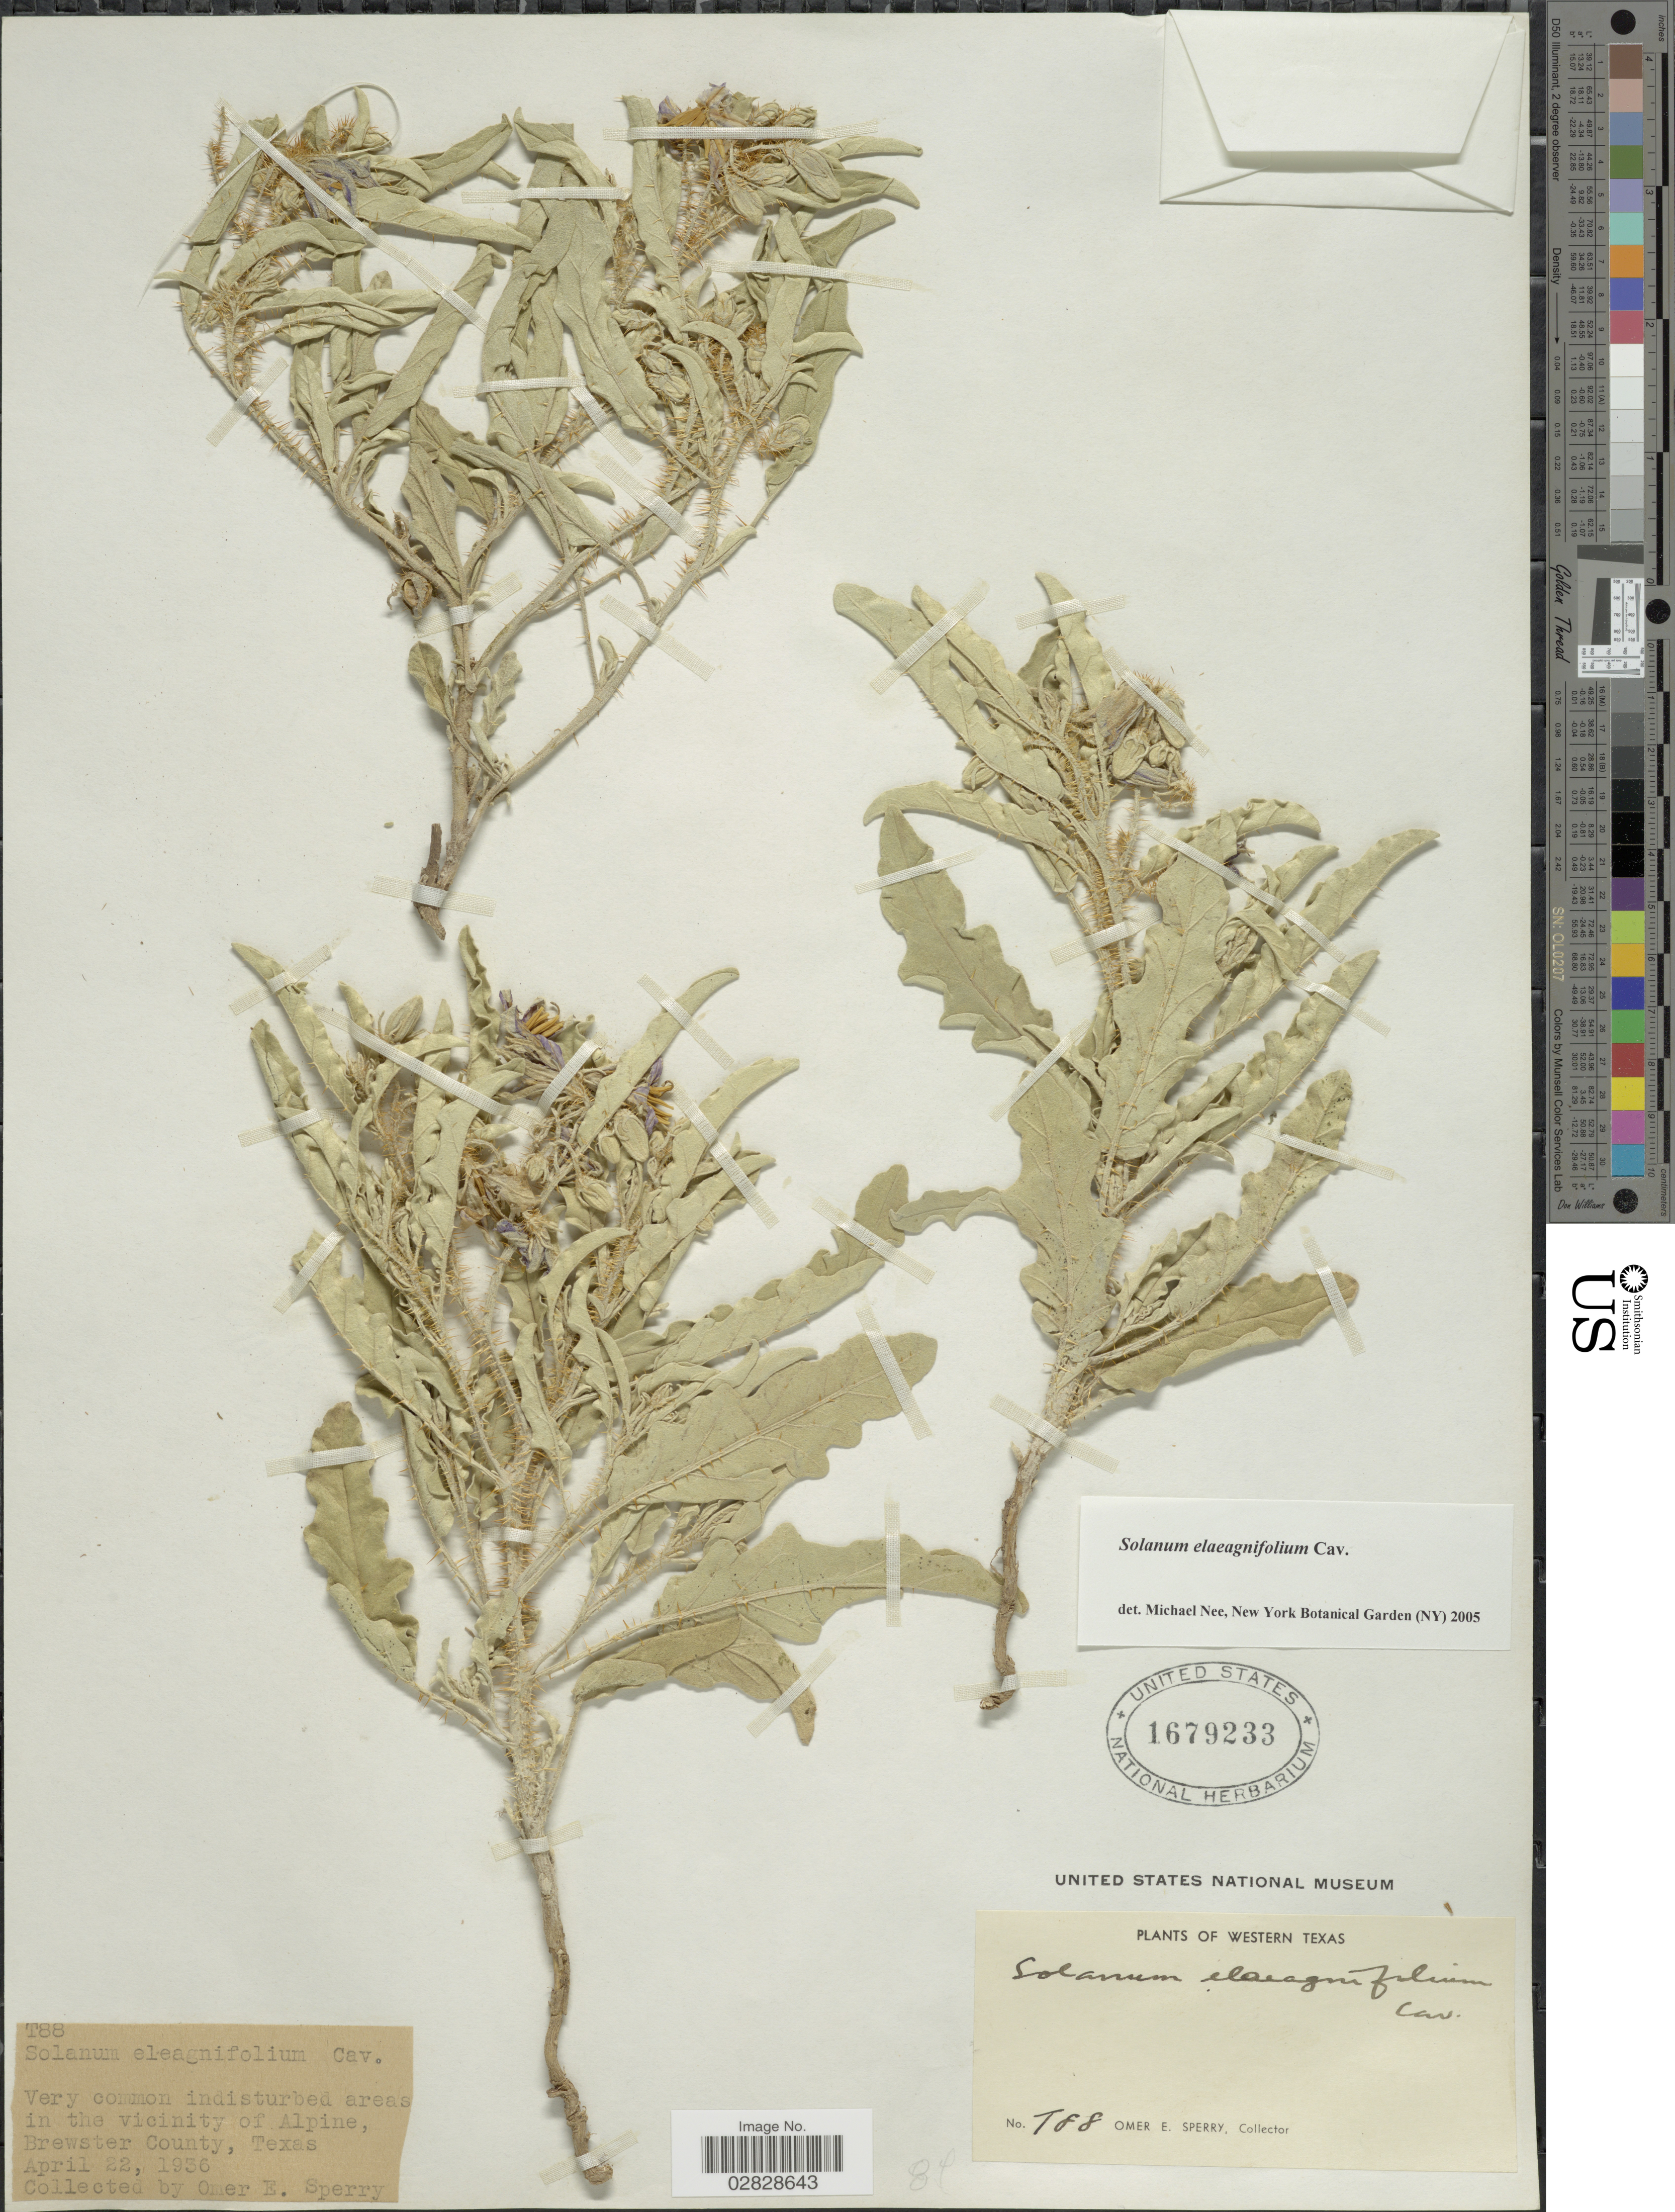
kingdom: Plantae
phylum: Tracheophyta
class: Magnoliopsida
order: Solanales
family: Solanaceae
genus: Solanum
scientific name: Solanum elaeagnifolium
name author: Cav.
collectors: O. E. Sperry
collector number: T88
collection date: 1936-04-22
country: United States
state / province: Texas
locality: Western Texas. Very common indisturbed areas in the vicinity of Alpine, Brewster County.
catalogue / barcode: US 1679233